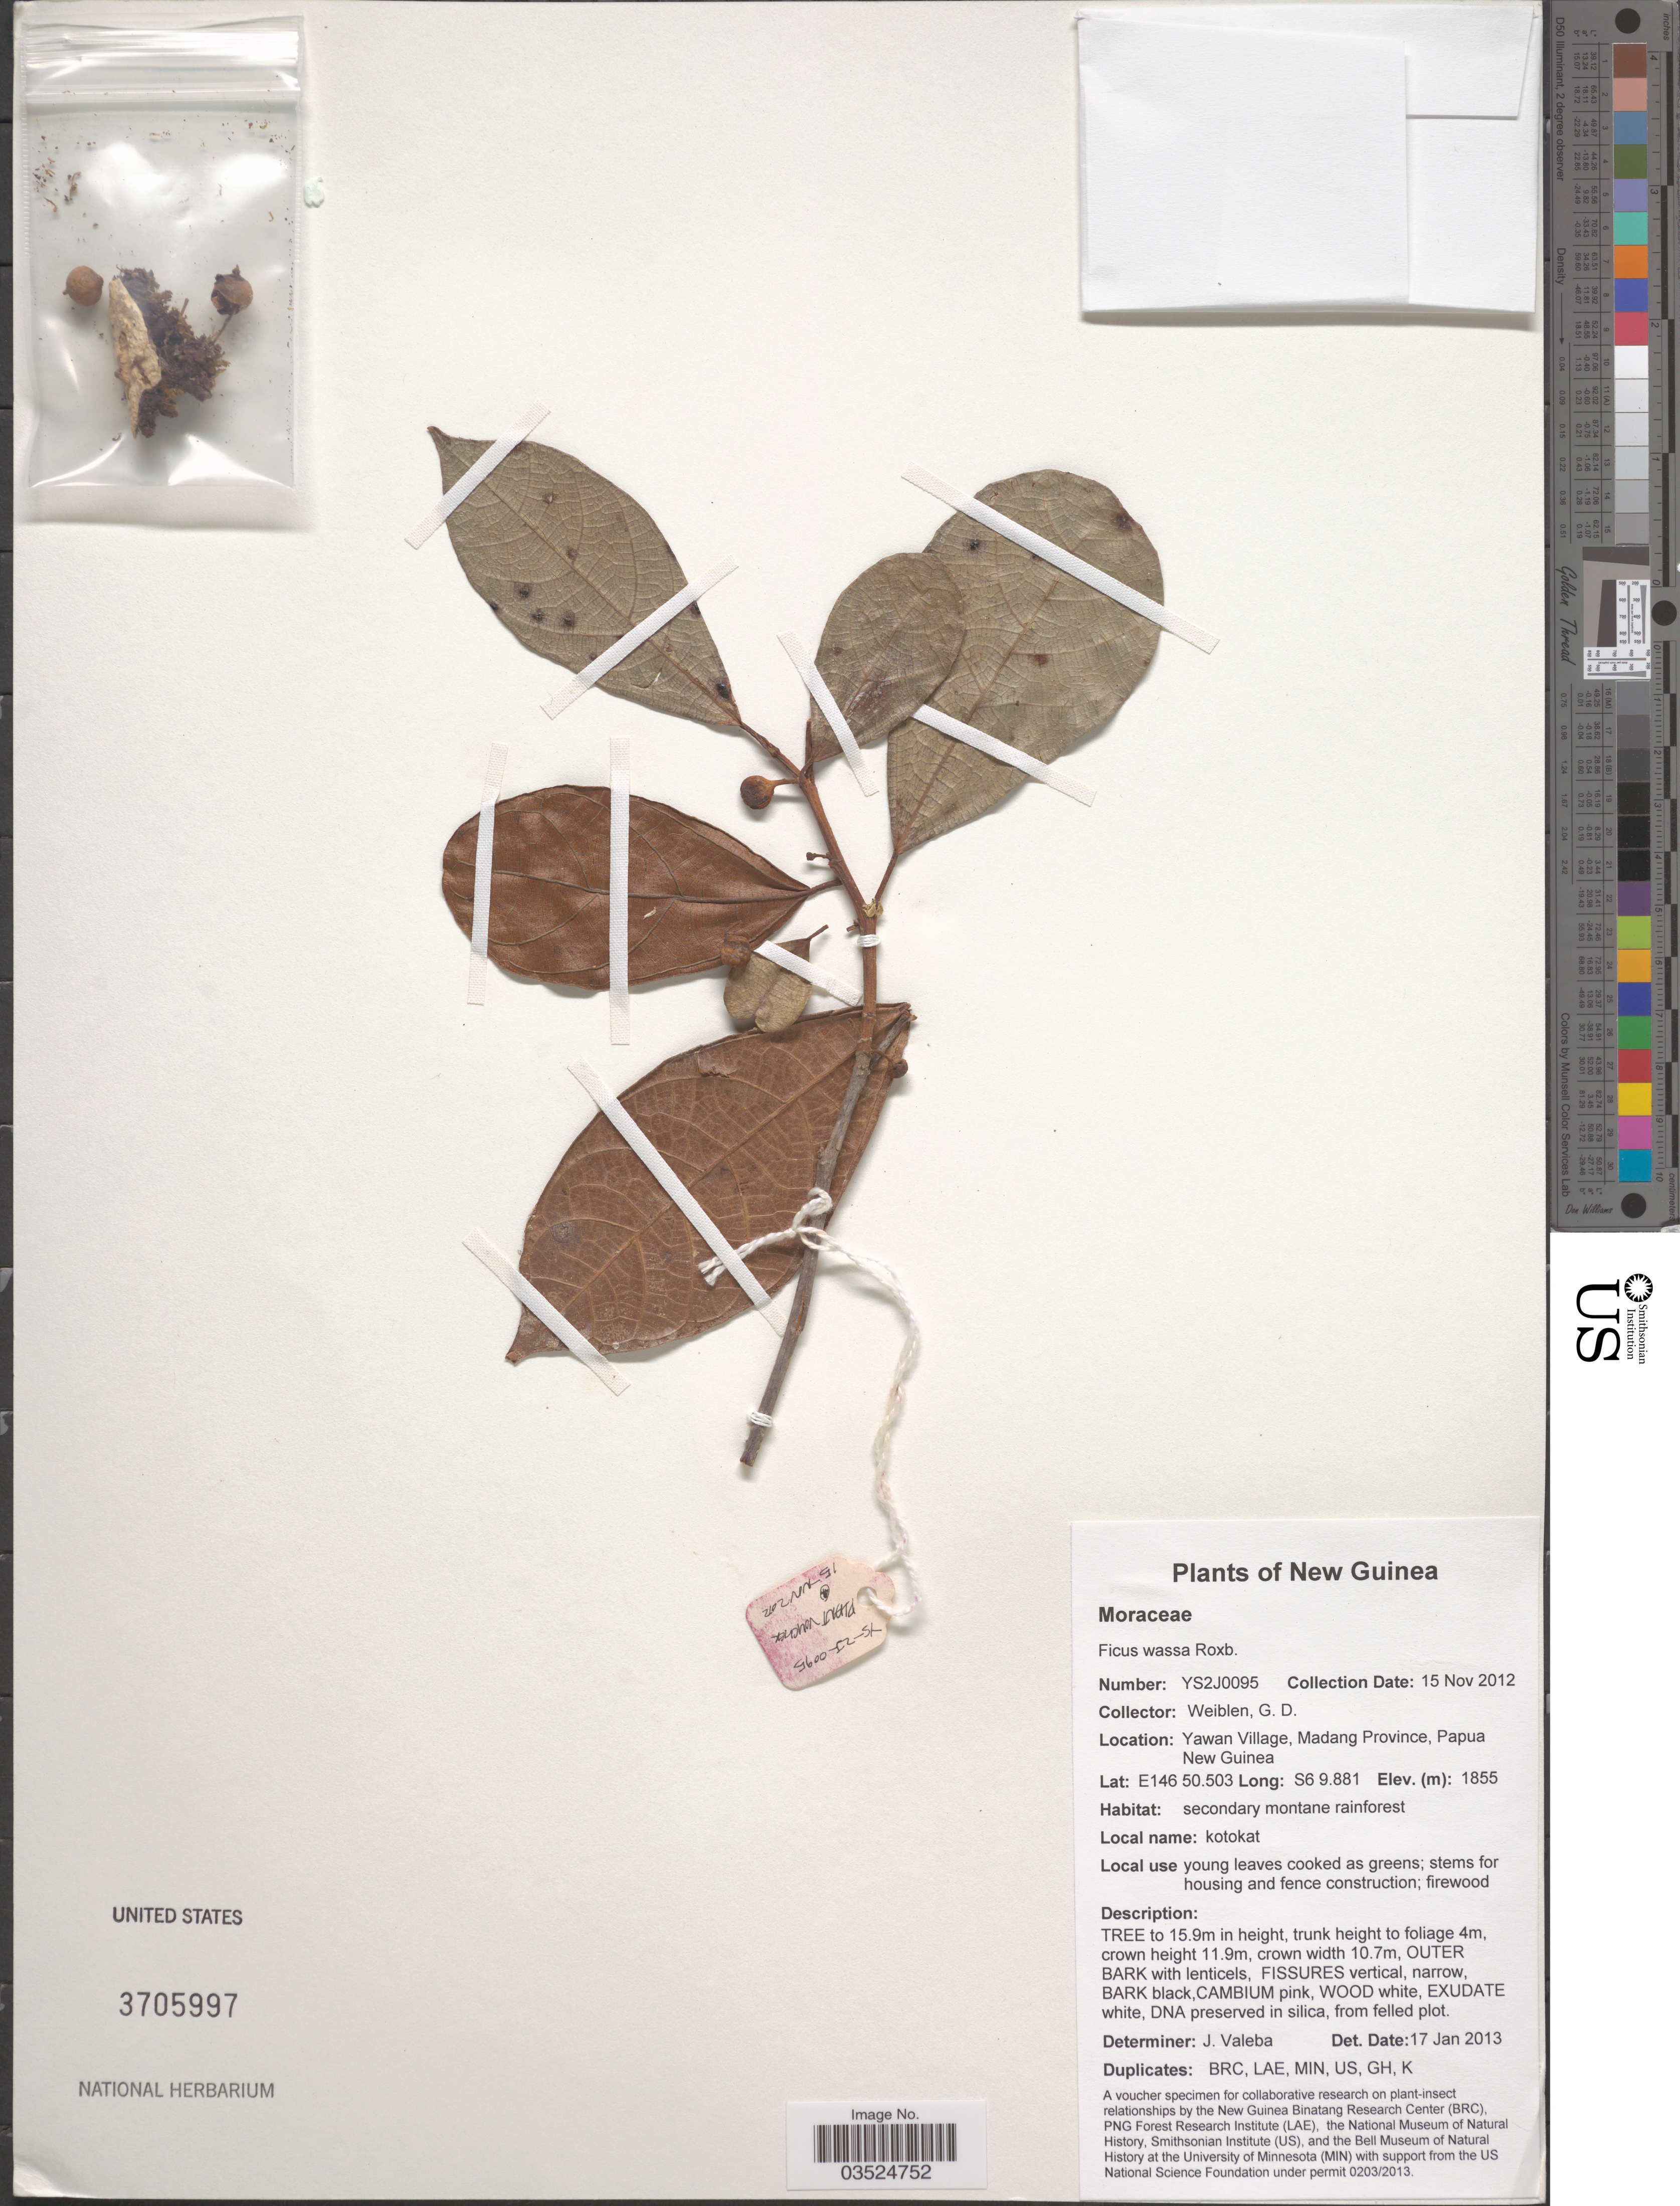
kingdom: Plantae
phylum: Tracheophyta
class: Magnoliopsida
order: Rosales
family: Moraceae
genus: Ficus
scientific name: Ficus wassa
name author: Roxb.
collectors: G. D. Weiblen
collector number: YS2J0095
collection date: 2012-11-15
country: Papua New Guinea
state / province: Madang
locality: New Guinea. Yawan Village.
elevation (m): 1855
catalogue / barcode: US 3705997